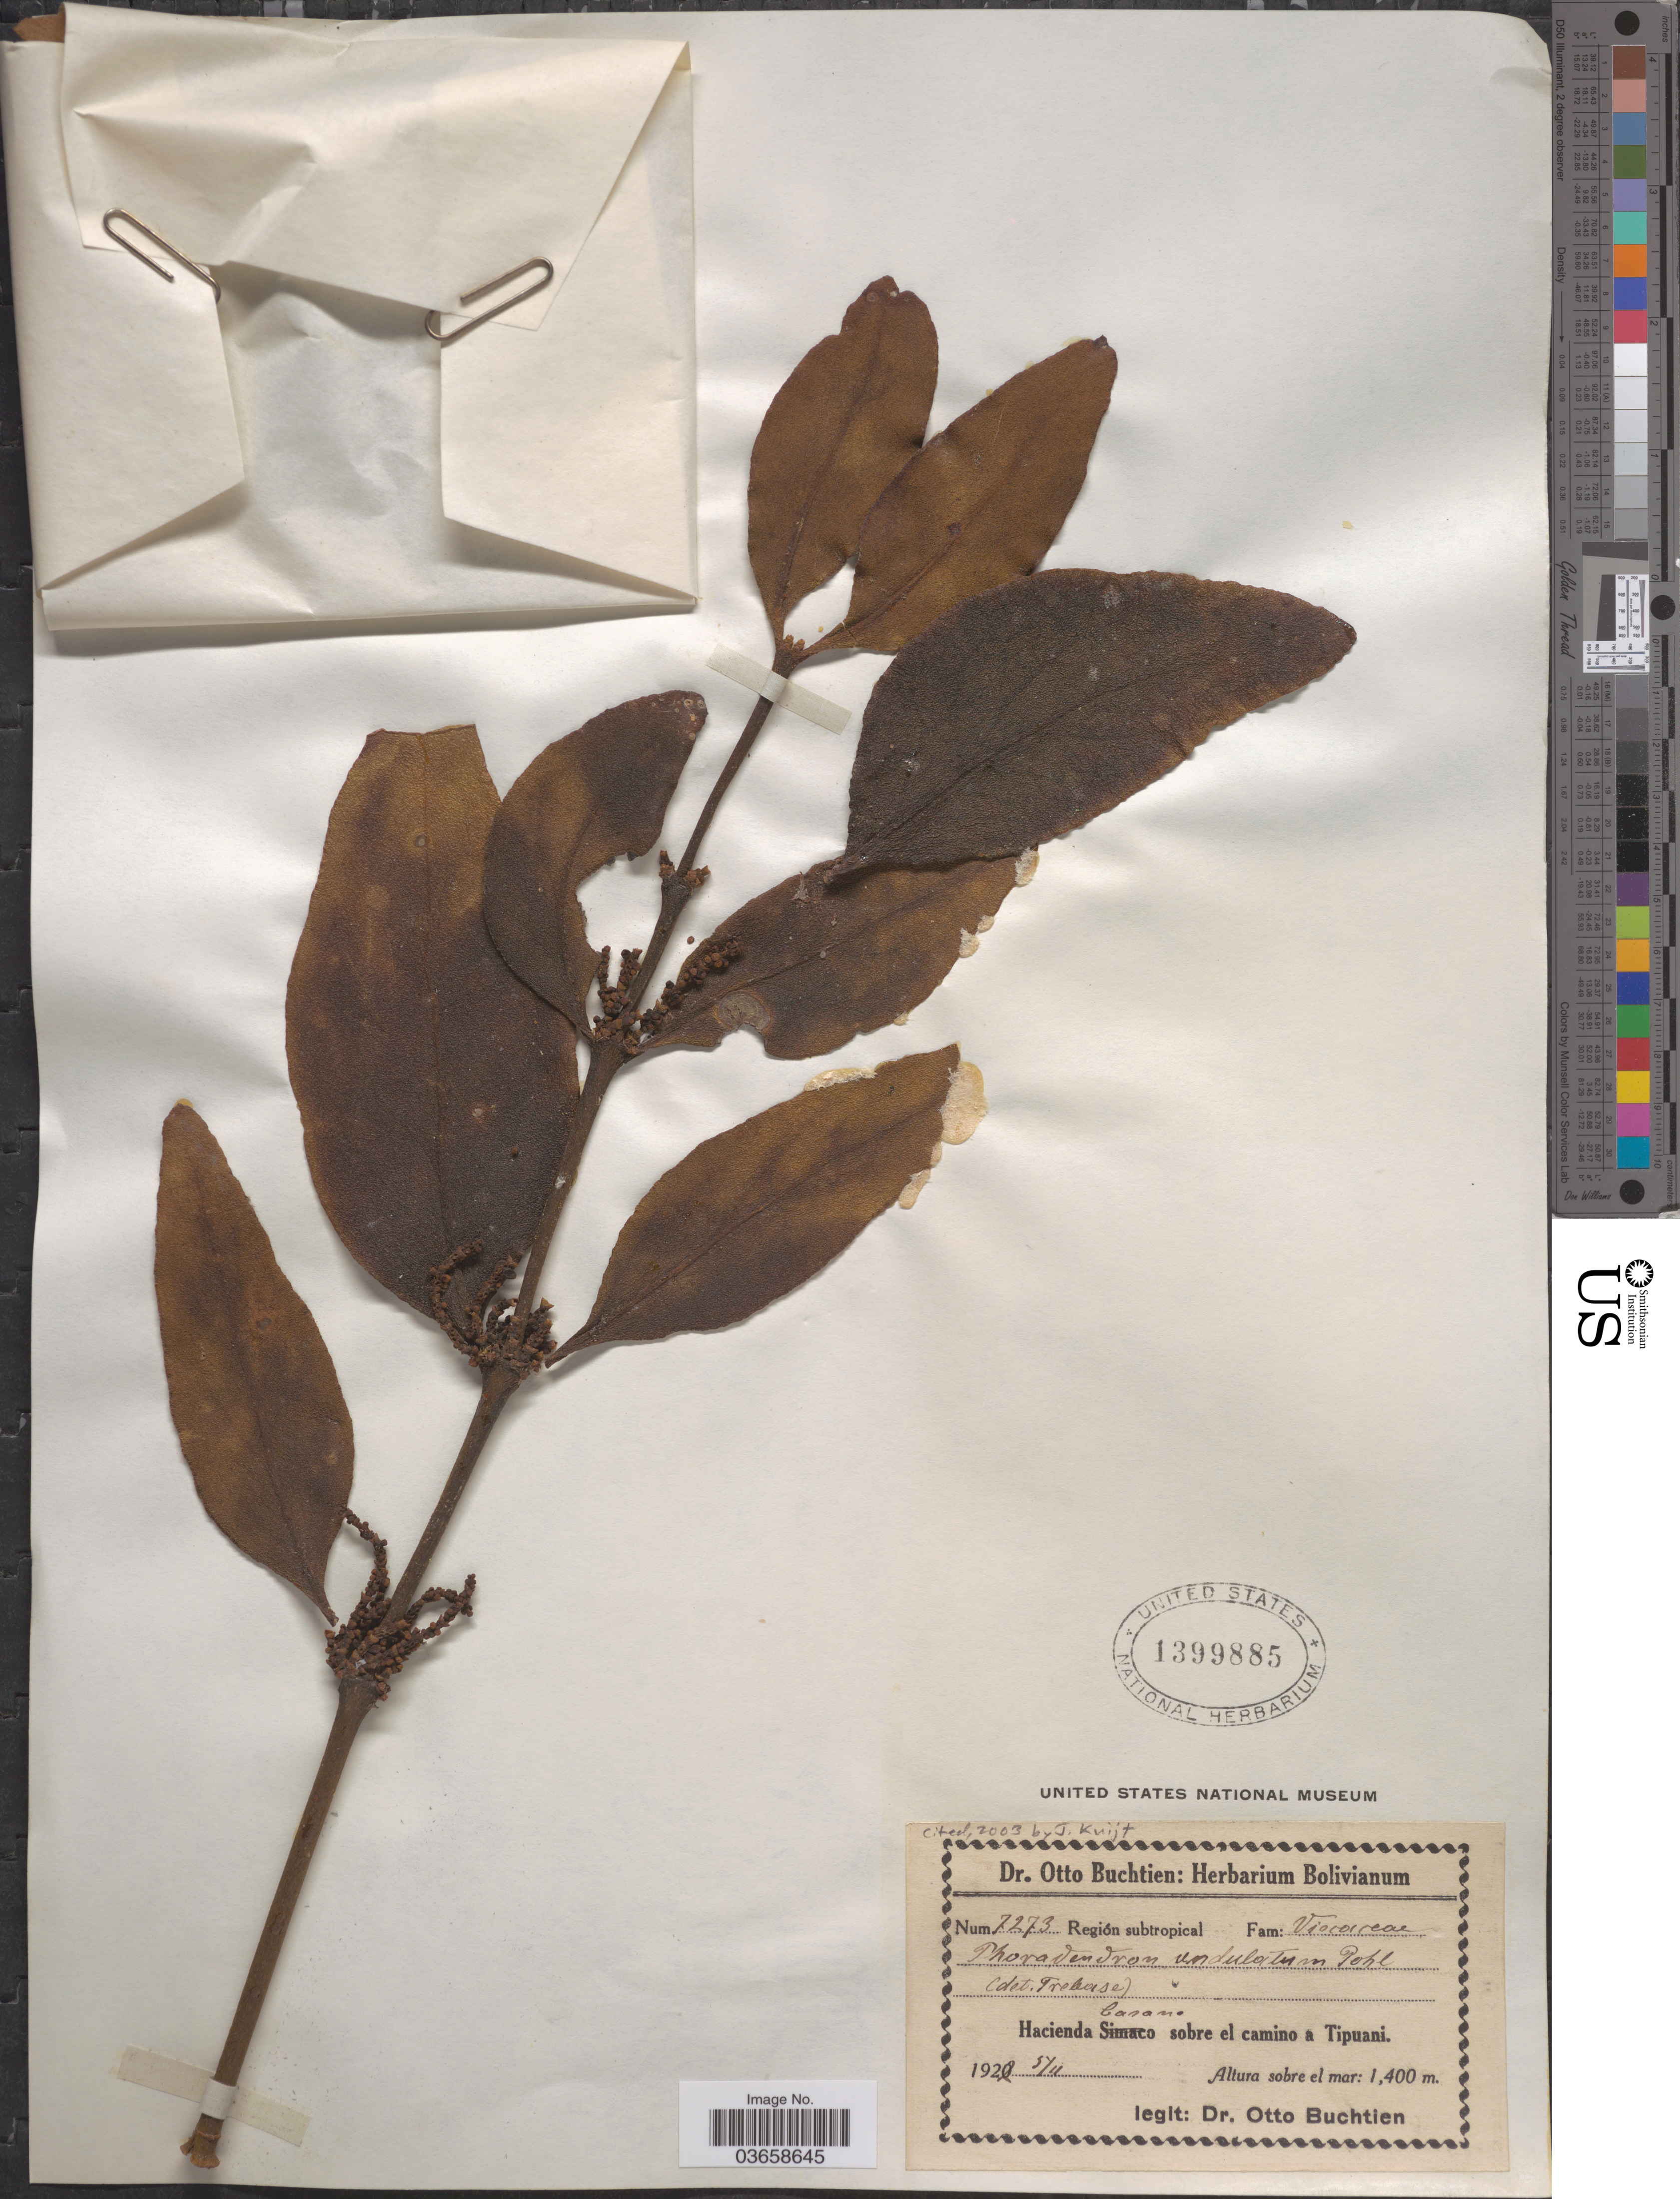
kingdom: Plantae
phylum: Tracheophyta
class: Magnoliopsida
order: Santalales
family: Viscaceae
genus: Phoradendron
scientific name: Phoradendron undulatum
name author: (Pohl ex DC.) Eichler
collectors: O. Buchtien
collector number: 7273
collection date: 1922-02-05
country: Bolivia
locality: Hacienda Casano sobre el camino a Tipuani.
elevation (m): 1400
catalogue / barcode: US 1399885